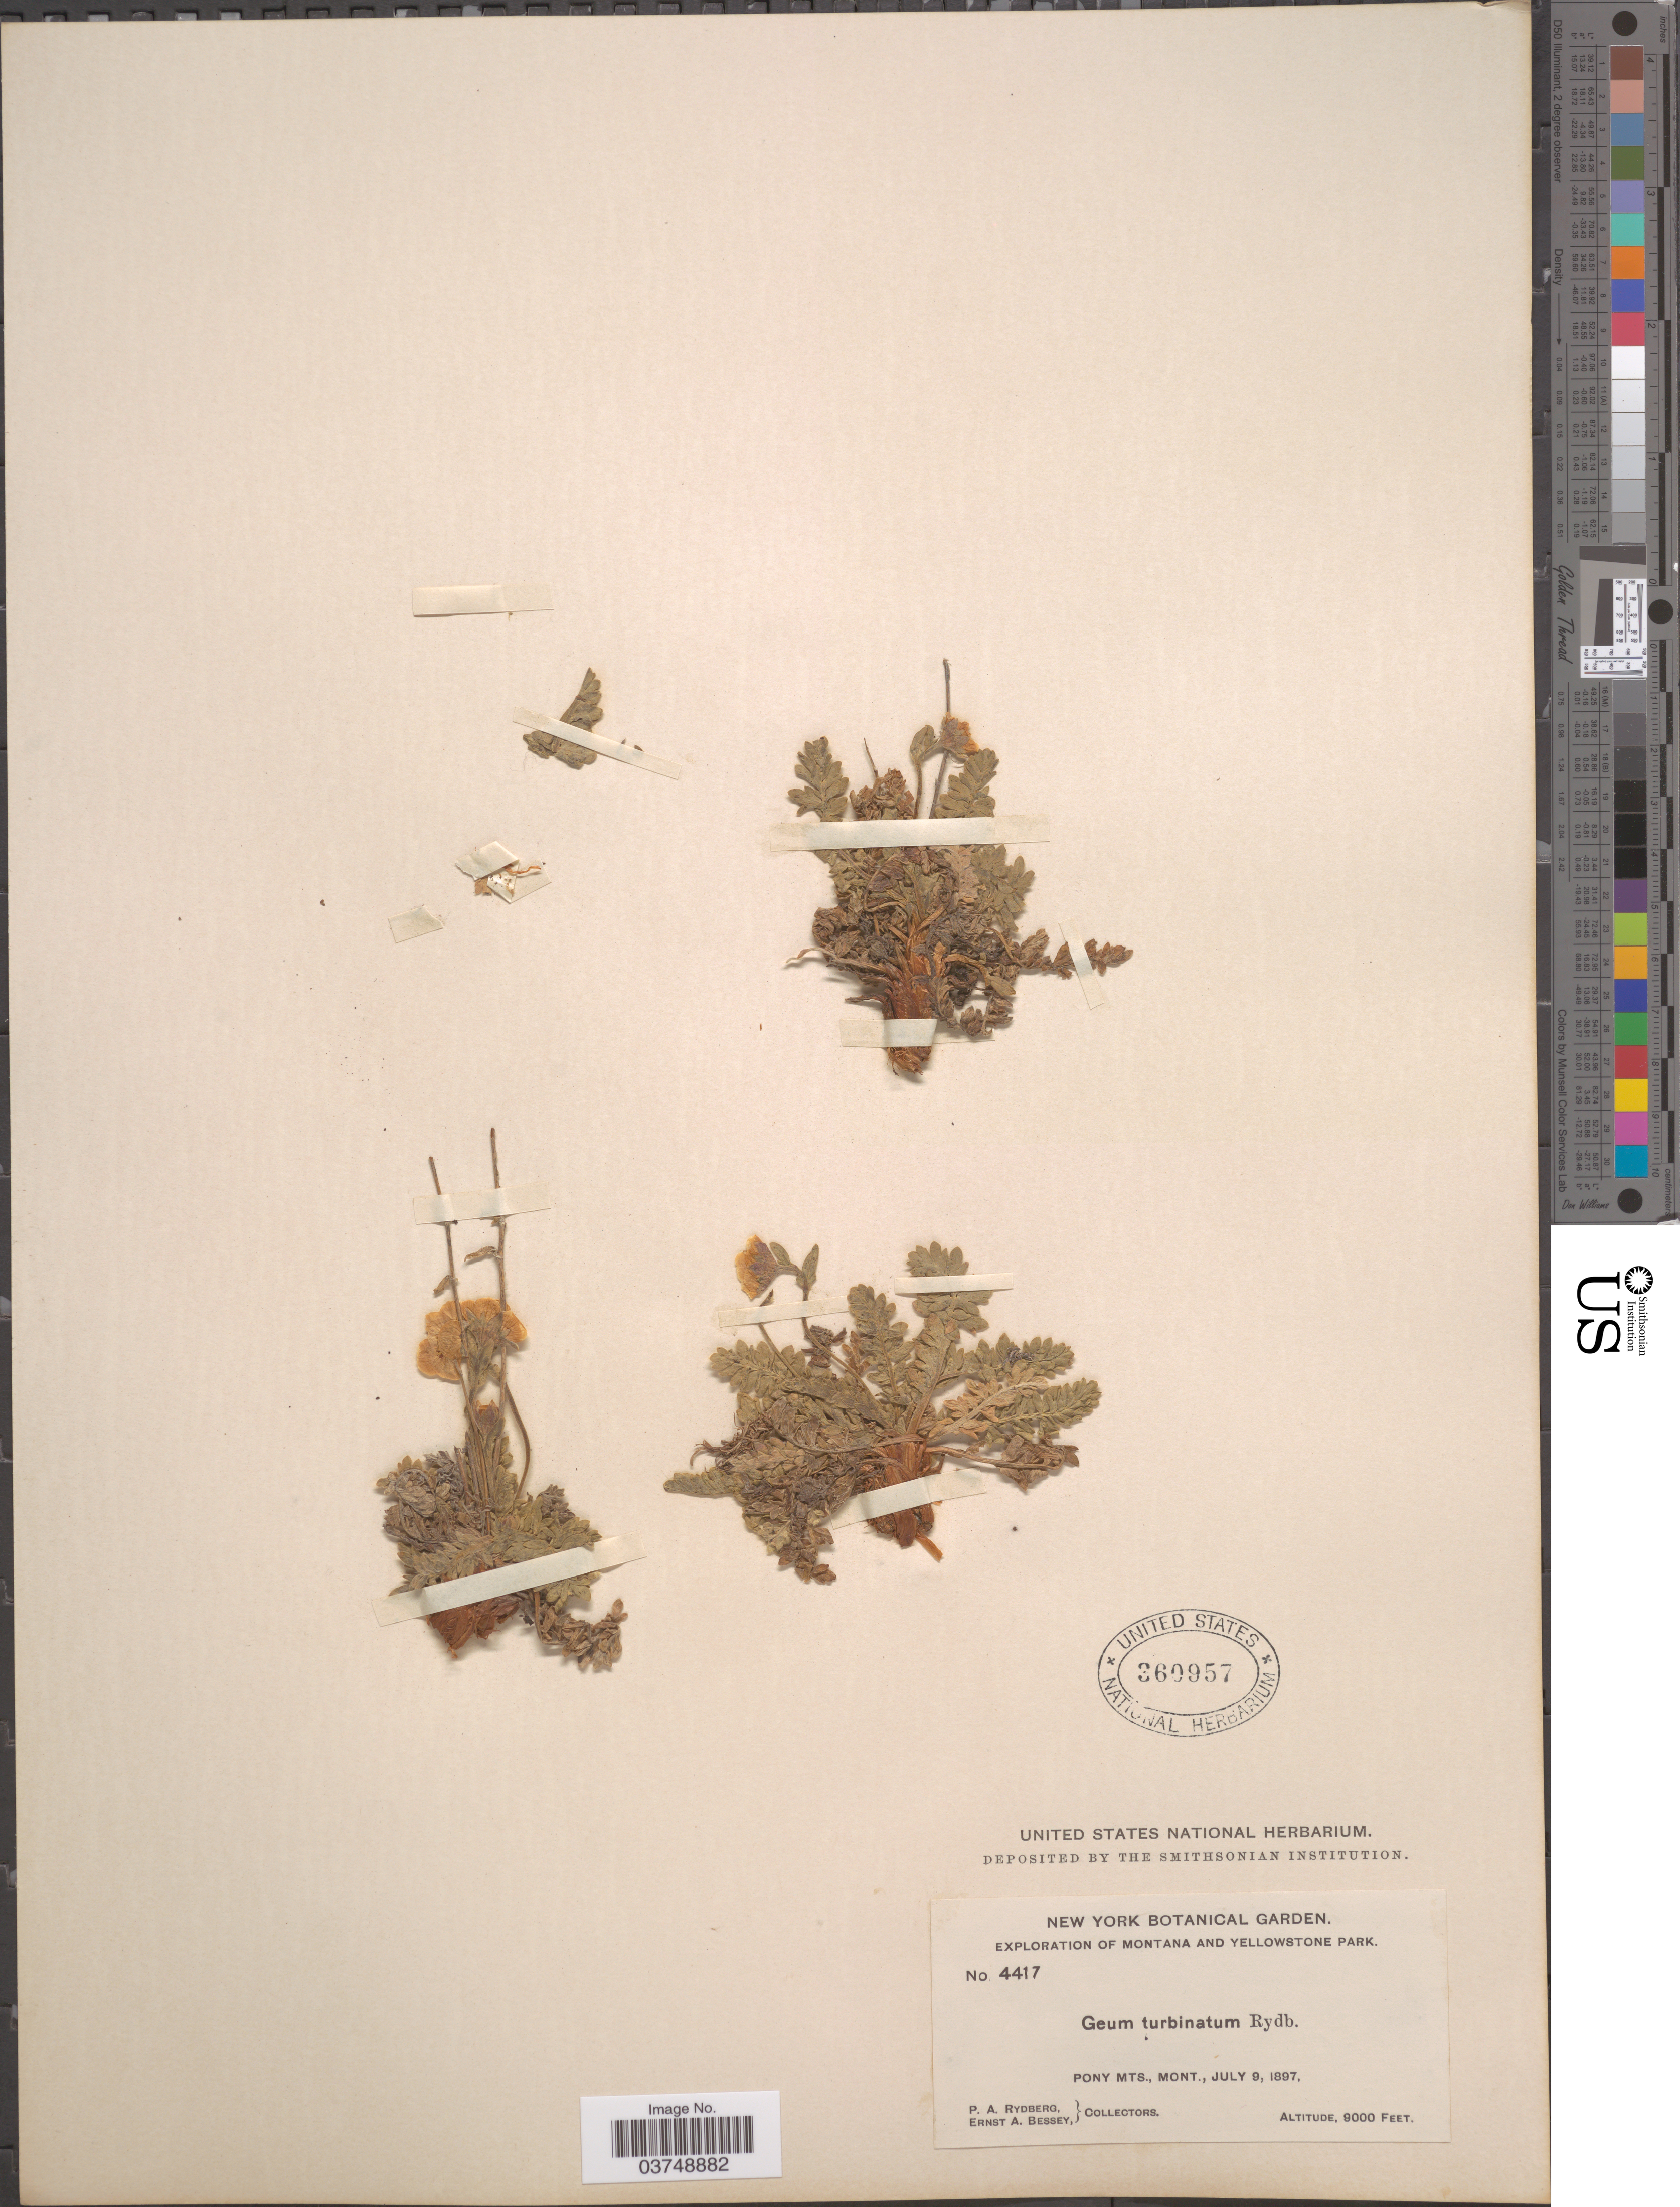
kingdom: Plantae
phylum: Tracheophyta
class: Magnoliopsida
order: Rosales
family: Rosaceae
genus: Geum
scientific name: Geum rossii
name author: (R. Br.) Ser.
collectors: P. A. Rydberg & E. A. Bessey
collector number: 4417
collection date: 1897-07-09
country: United States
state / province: Montana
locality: Yellowstone Park. Pony Mts.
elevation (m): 2743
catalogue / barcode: US 360957